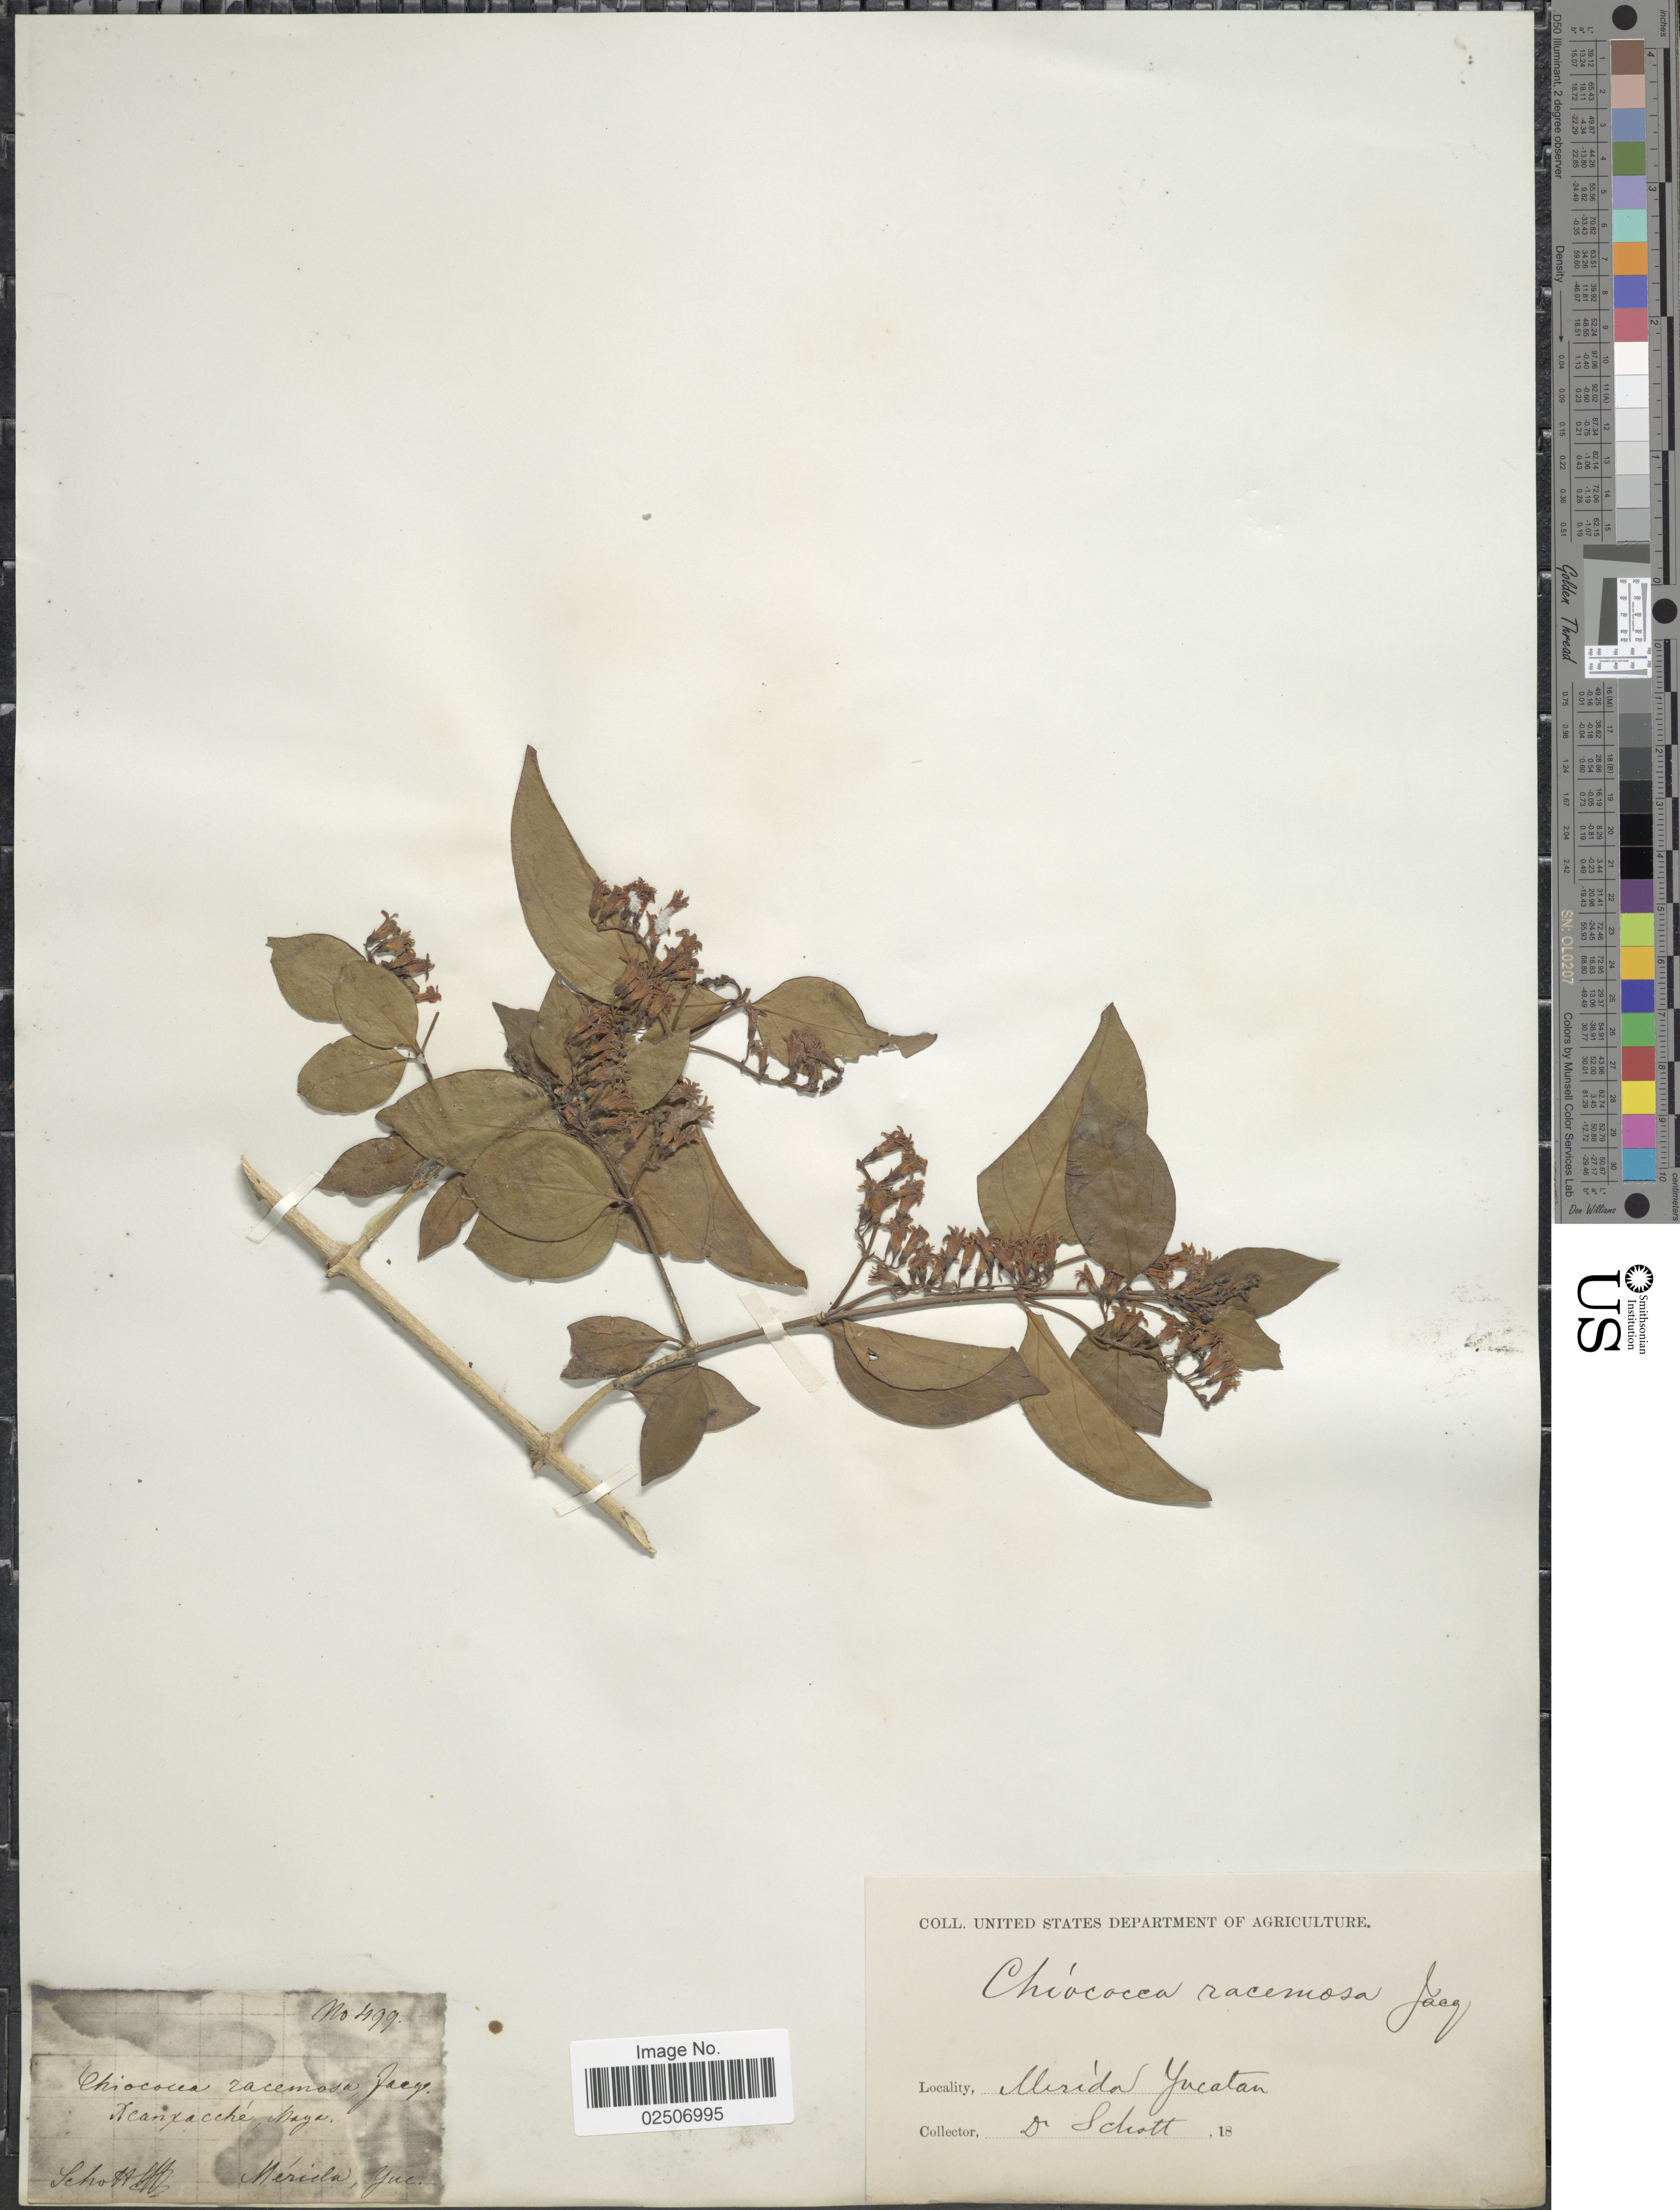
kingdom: Plantae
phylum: Tracheophyta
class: Magnoliopsida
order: Gentianales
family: Rubiaceae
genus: Chiococca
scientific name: Chiococca alba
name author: (L.) Hitchc.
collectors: Schott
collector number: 499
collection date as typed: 18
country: Mexico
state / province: Yucatán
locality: Merida